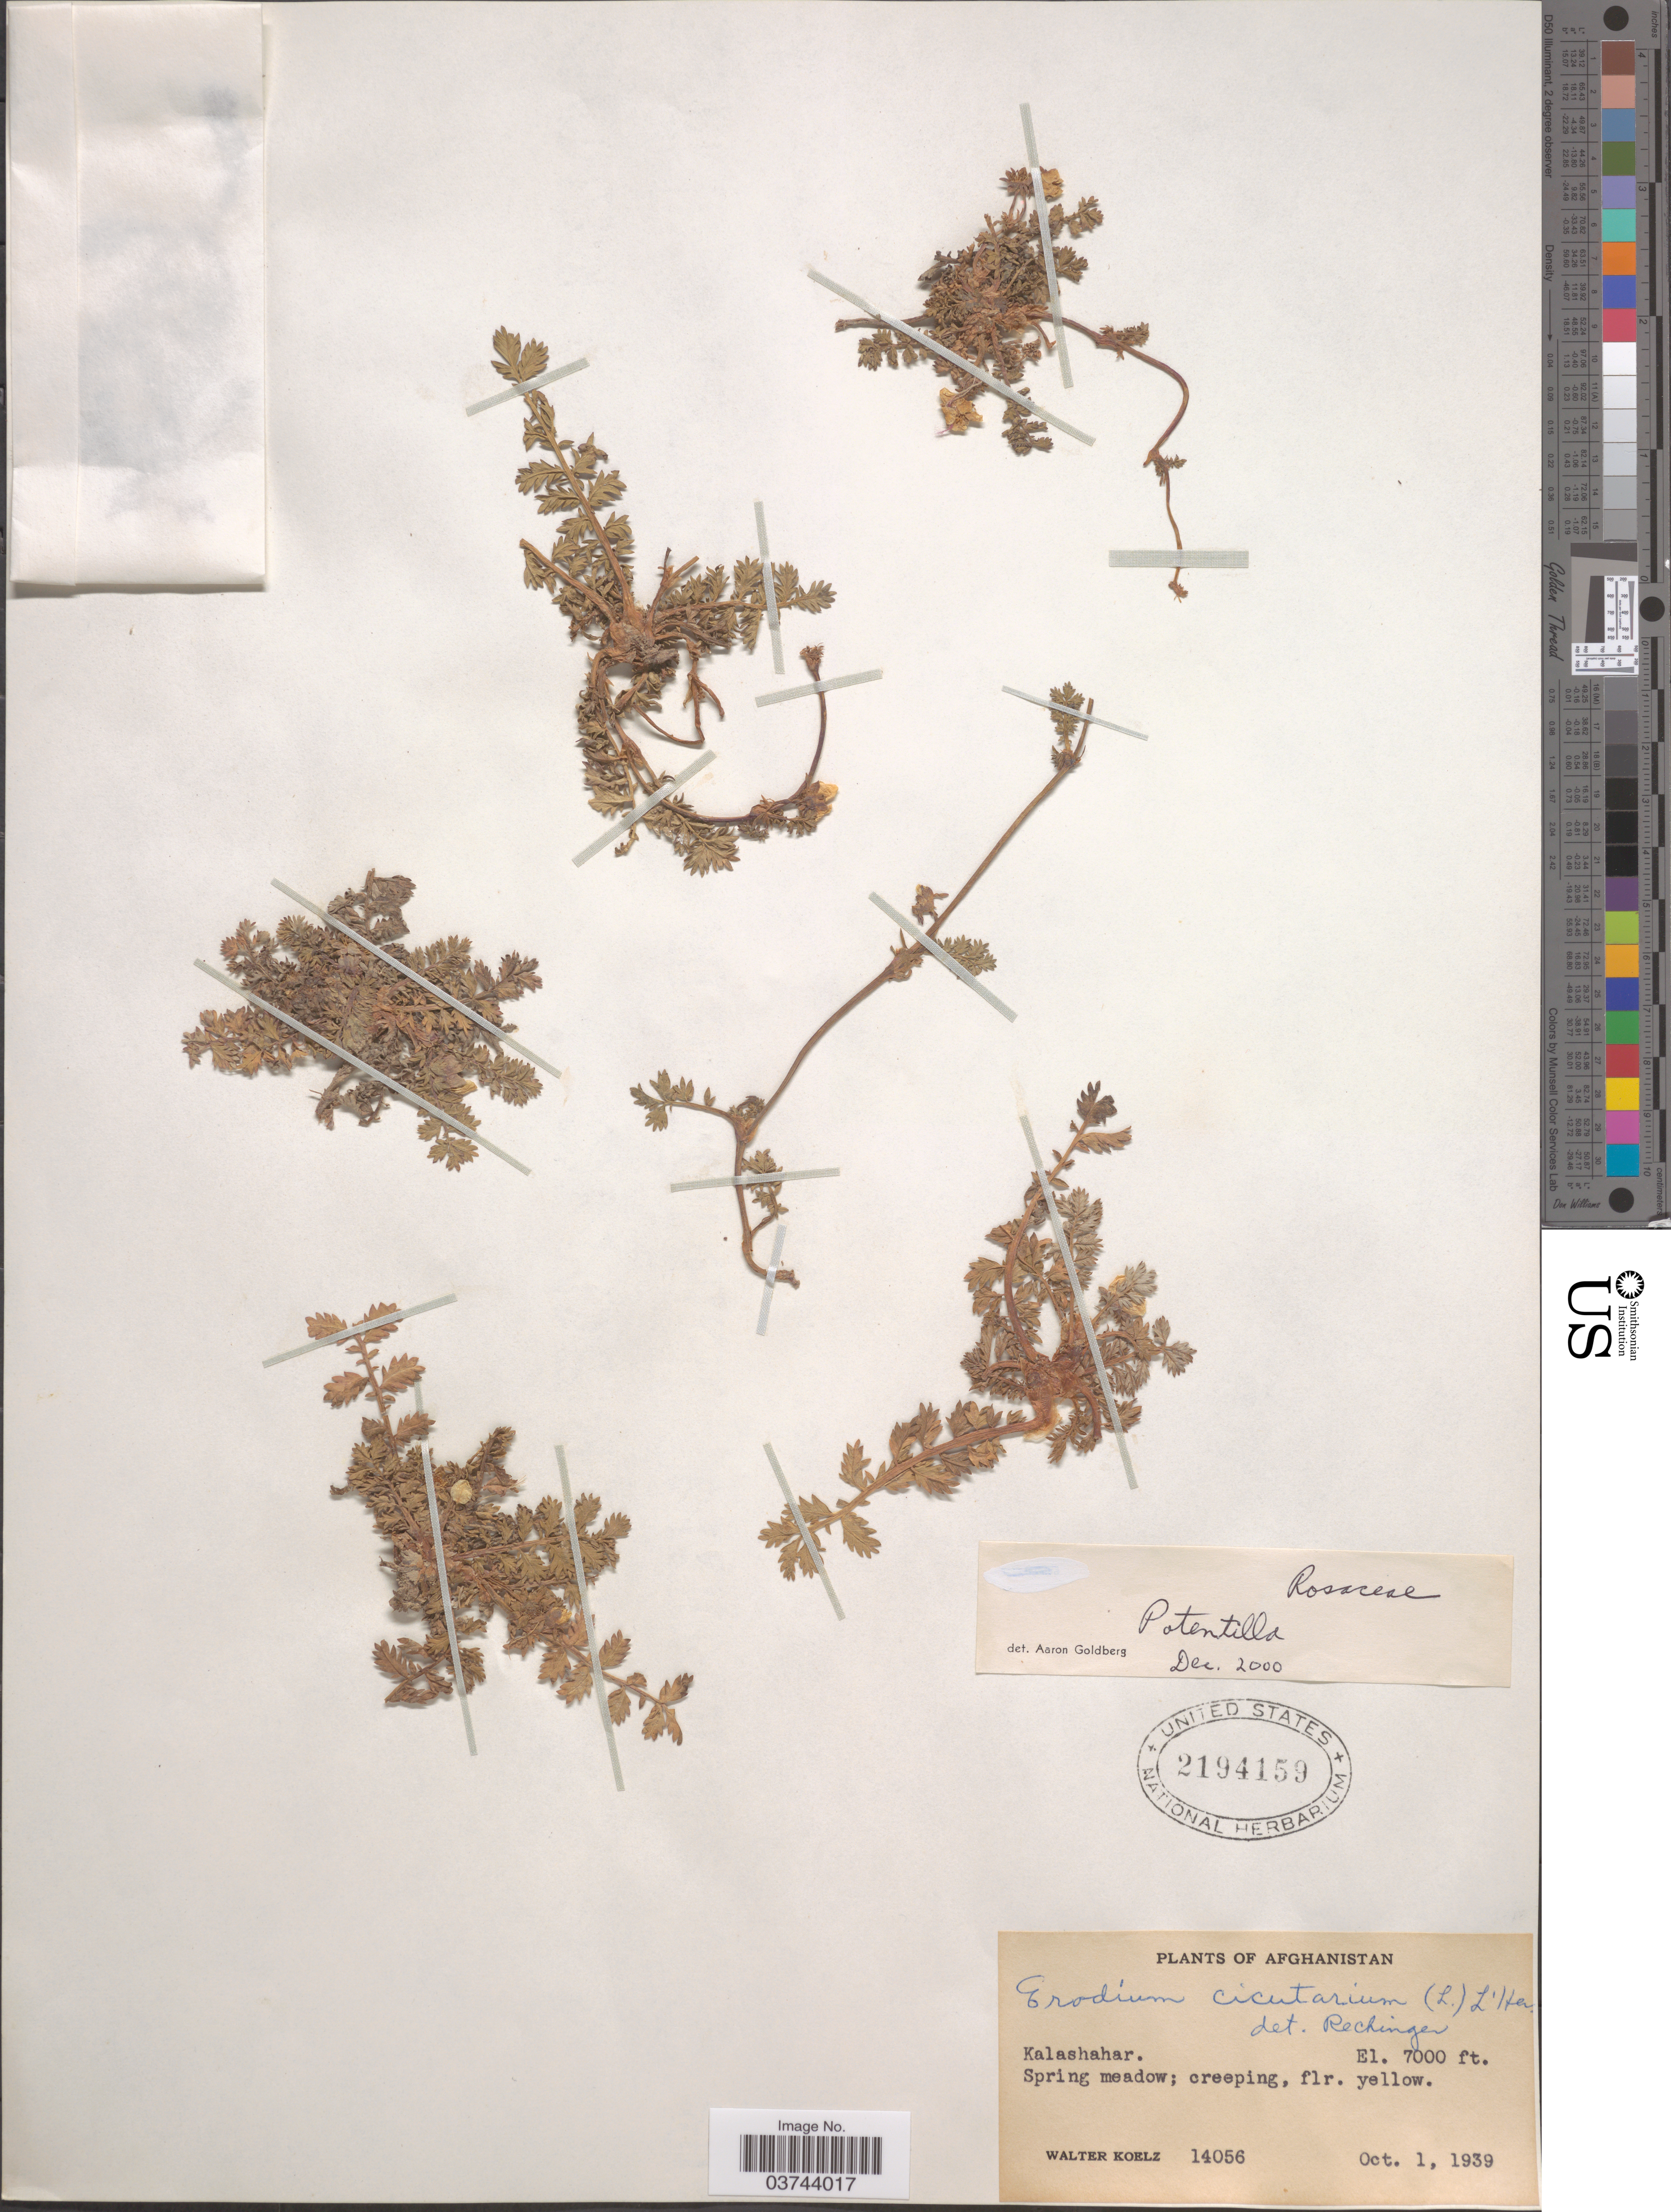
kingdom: Plantae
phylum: Tracheophyta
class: Magnoliopsida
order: Rosales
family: Rosaceae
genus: Potentilla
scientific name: Potentilla sp.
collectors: W. N. Koelz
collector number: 14056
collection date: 1939-10-01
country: Afghanistan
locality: Kalashahar.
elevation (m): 2134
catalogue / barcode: US 2194159